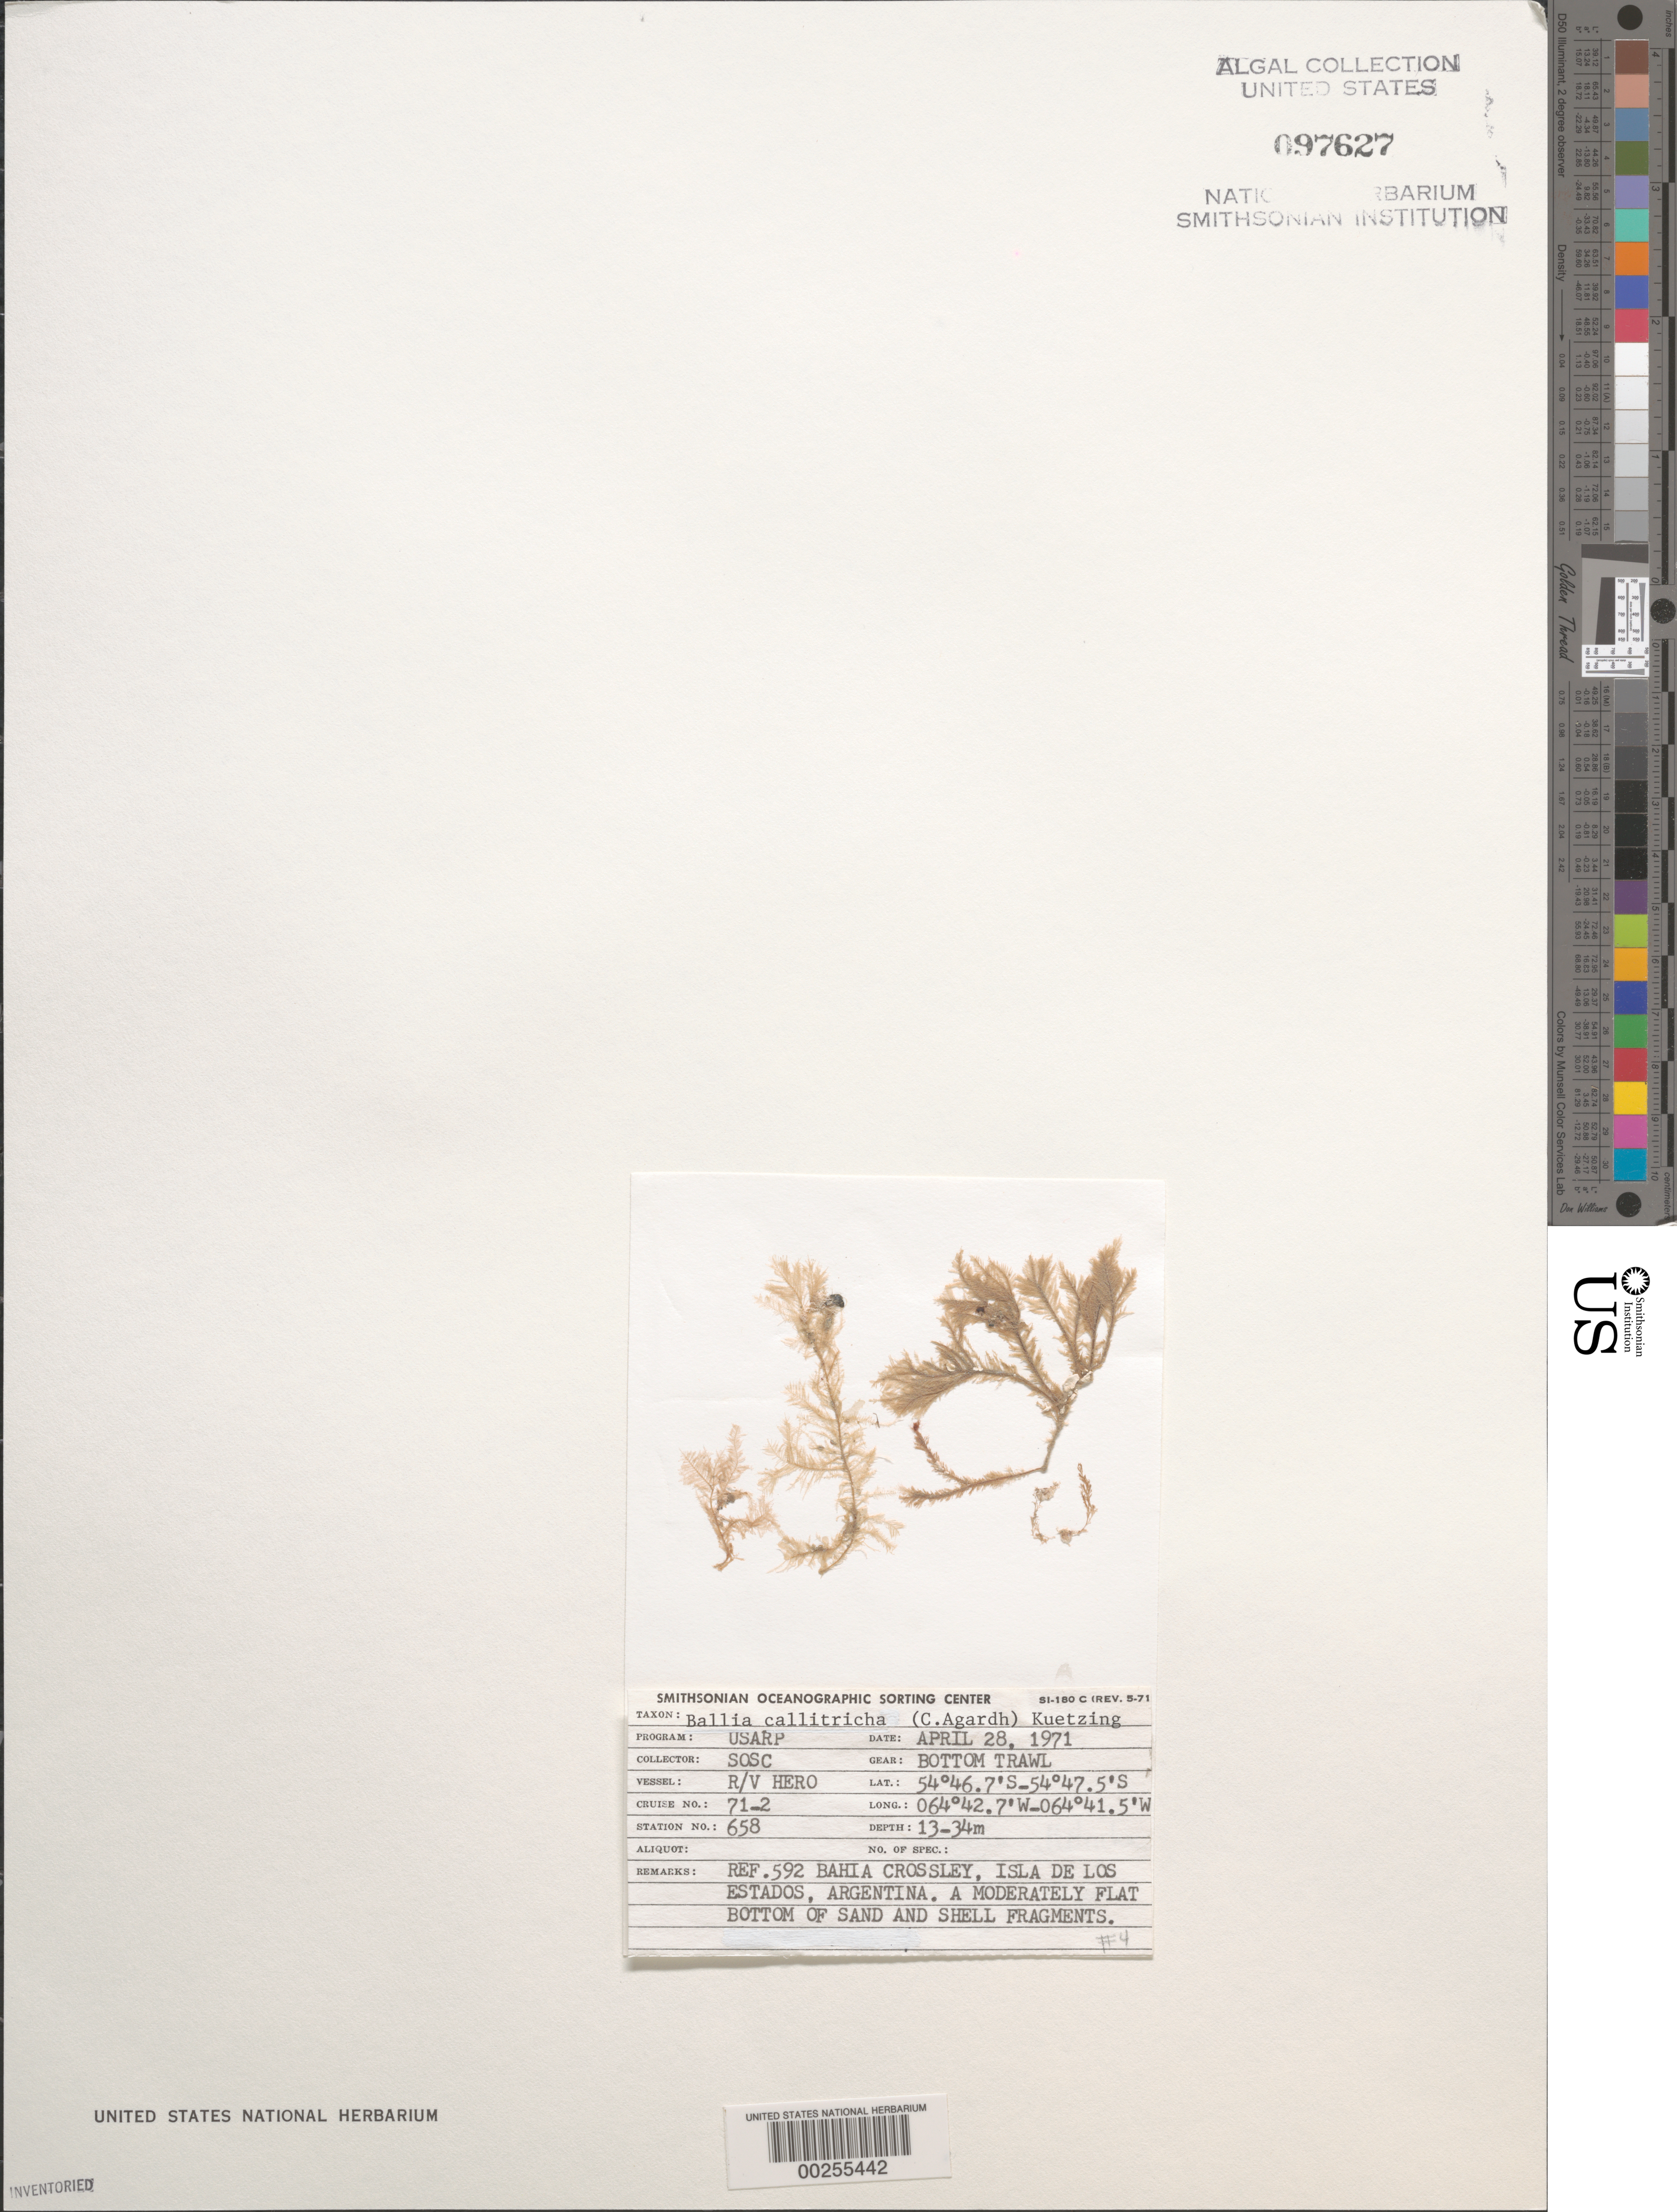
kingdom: Plantae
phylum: Rhodophyta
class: Florideophyceae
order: Balliales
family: Balliaceae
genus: Ballia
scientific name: Ballia callitricha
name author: (C. Agardh) Kützing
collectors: SOSC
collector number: Station 658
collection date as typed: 28 Apr 1971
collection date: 1971-04-28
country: Argentina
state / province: Tierra del Fuego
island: Isla de los Estados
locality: Bahia Crossley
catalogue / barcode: US 97627